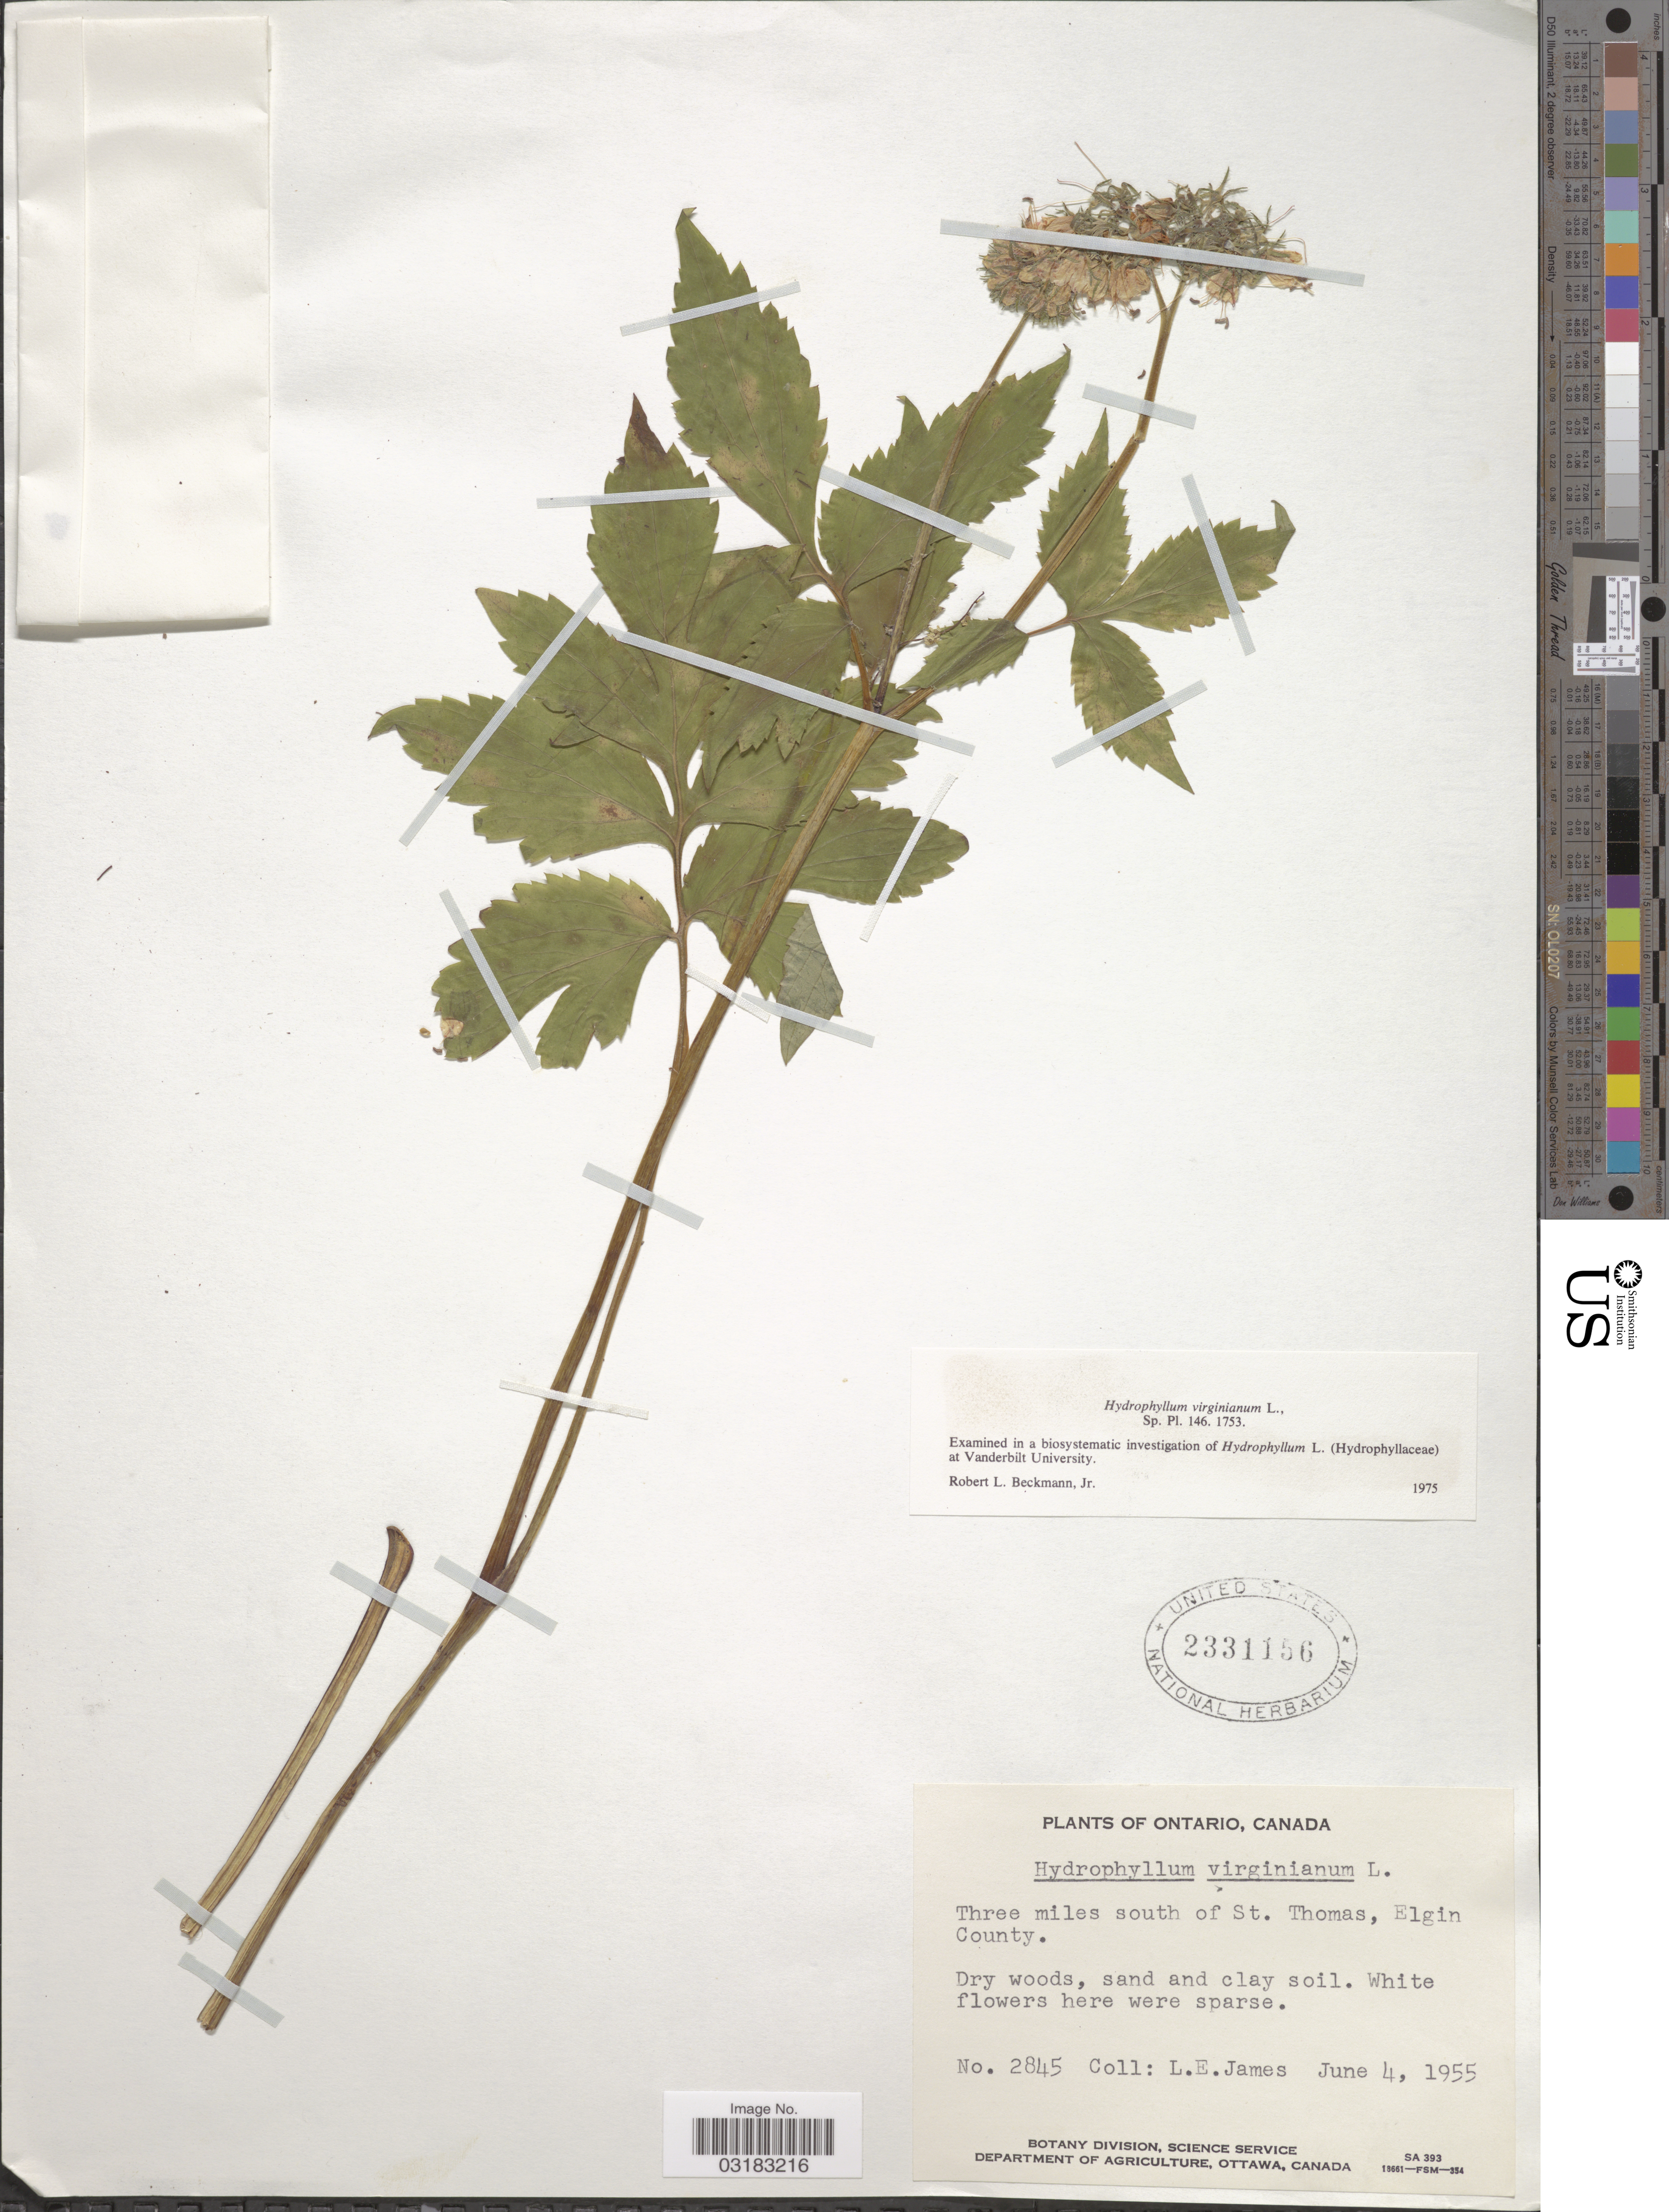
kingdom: Plantae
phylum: Tracheophyta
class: Magnoliopsida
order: Boraginales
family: Hydrophyllaceae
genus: Hydrophyllum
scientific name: Hydrophyllum virginianum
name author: L.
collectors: L. E. James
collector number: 2845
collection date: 1955-06-04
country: Canada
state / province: Ontario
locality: Three miles south of St. Thomas, Elgin County.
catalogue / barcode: US 2331156